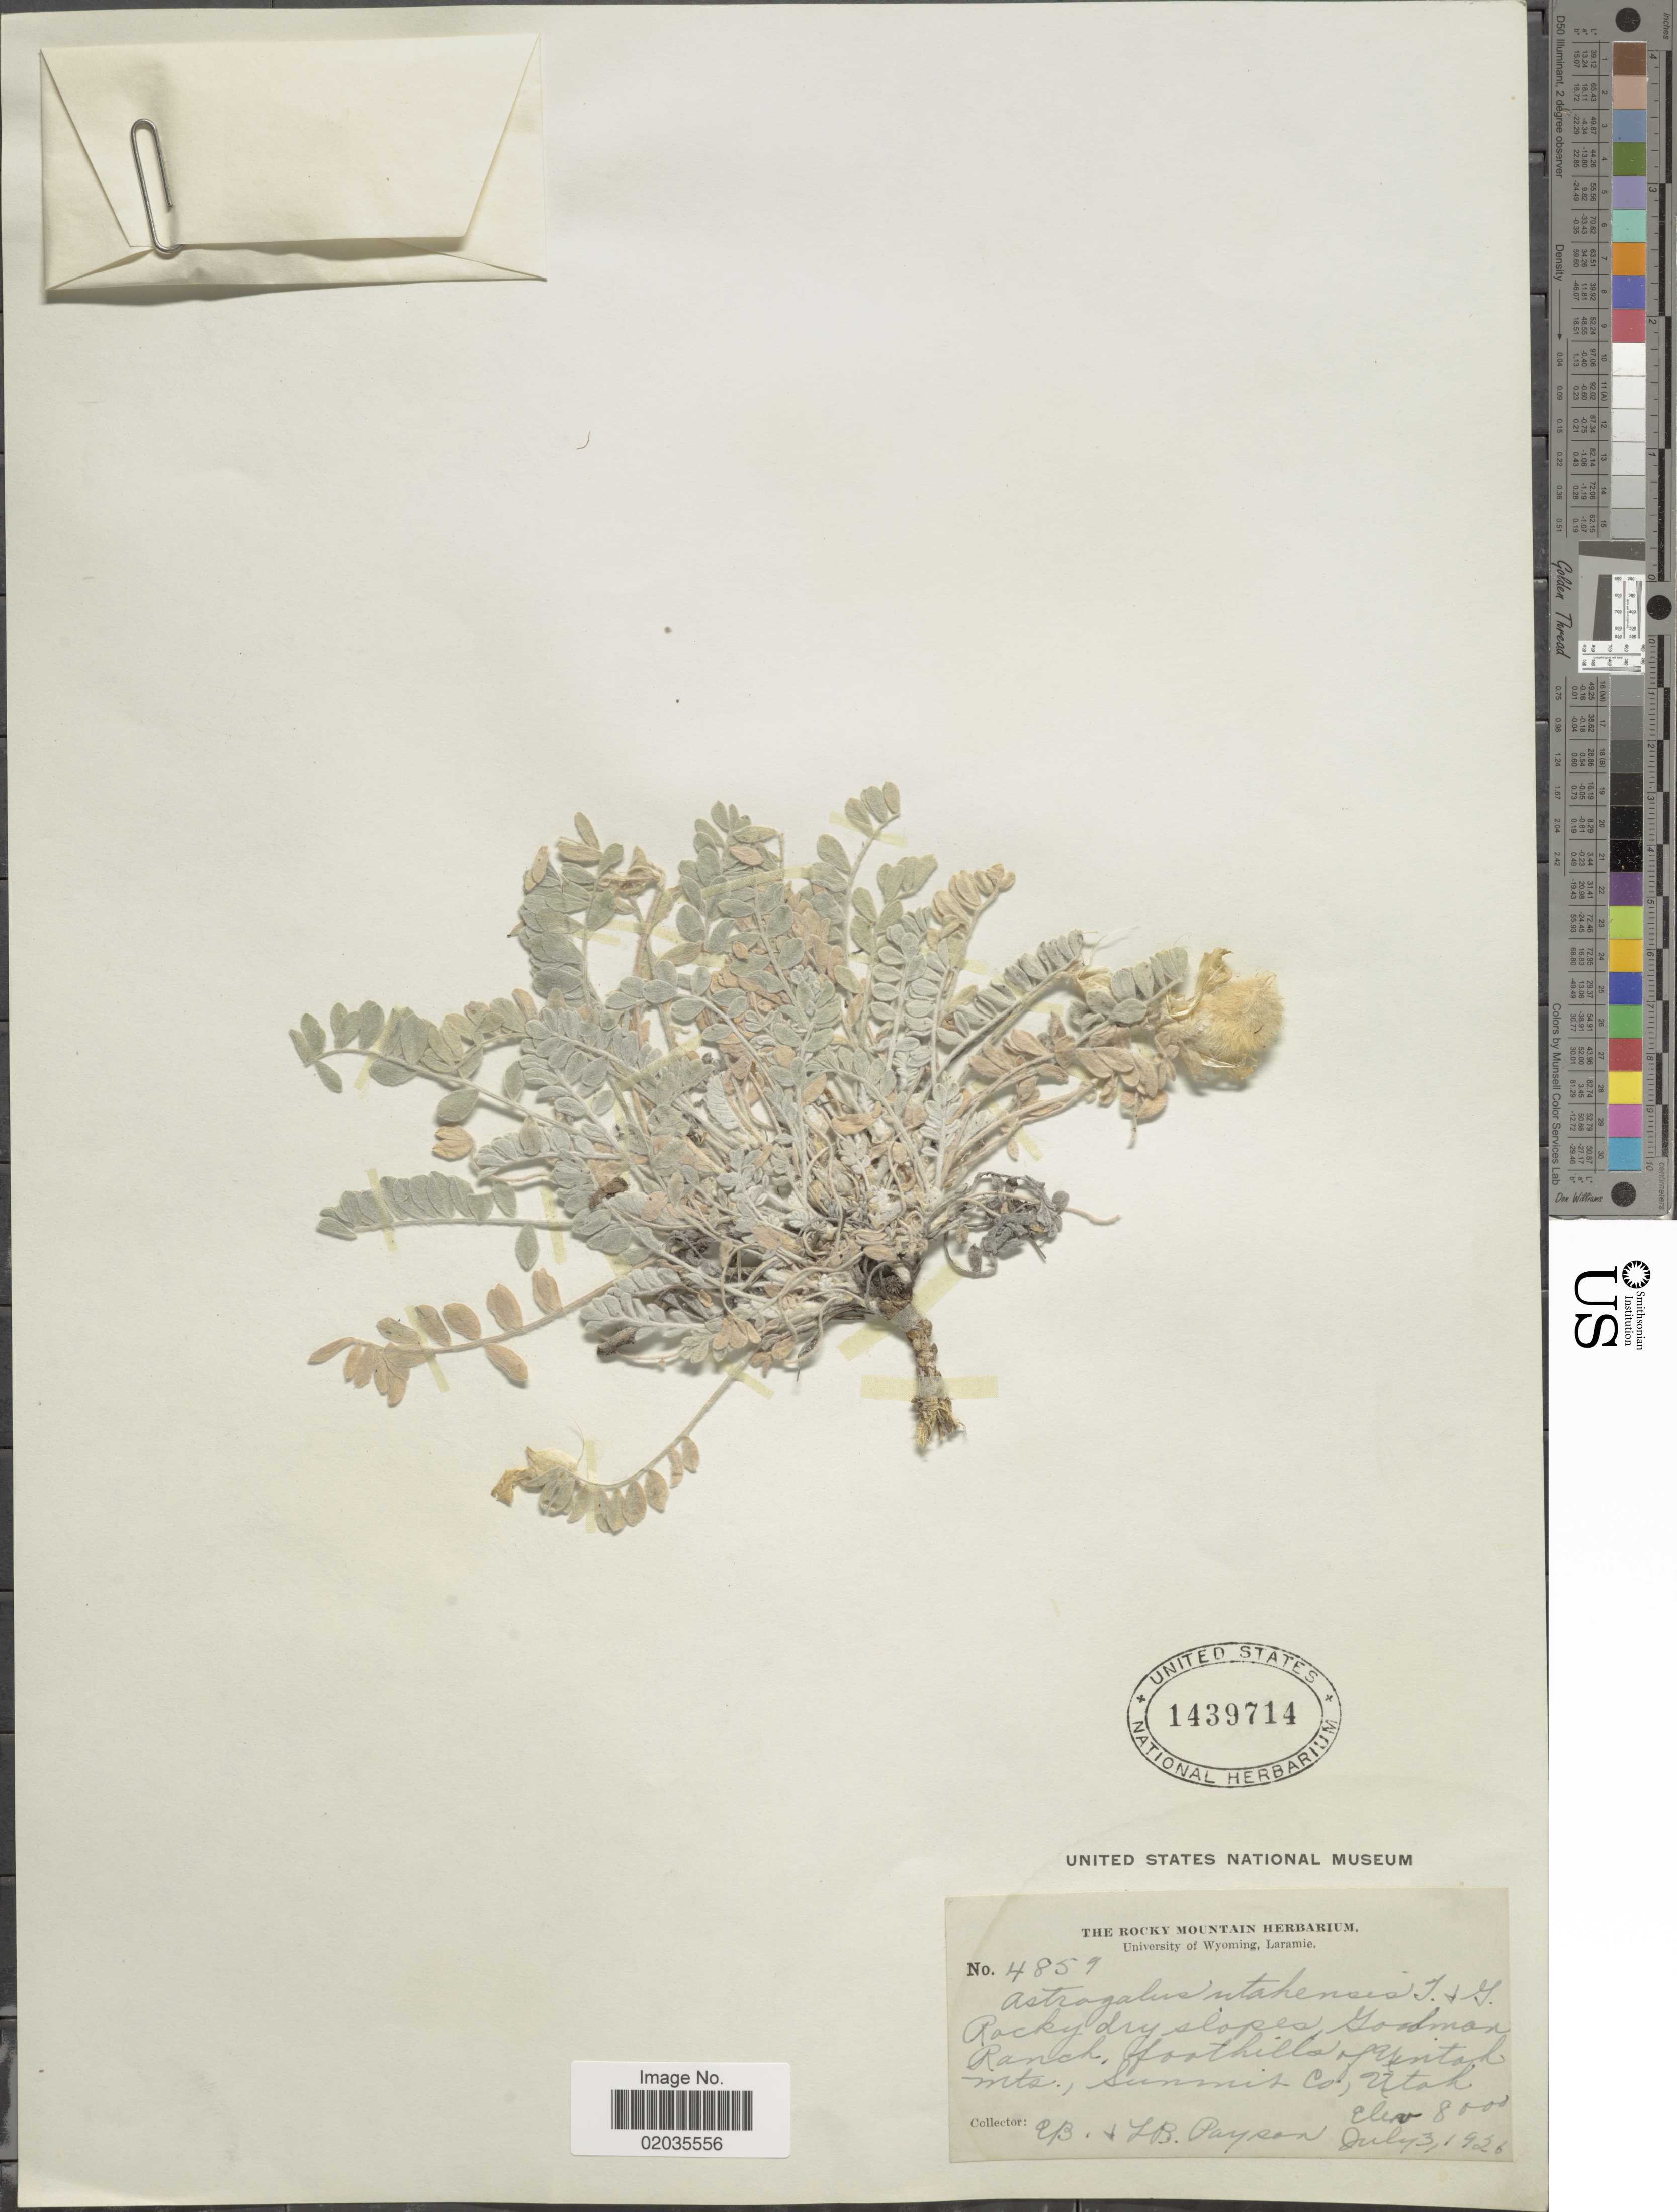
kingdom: Plantae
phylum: Tracheophyta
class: Magnoliopsida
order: Fabales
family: Fabaceae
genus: Astragalus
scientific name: Astragalus utahensis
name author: (Torr.) Torr. & A. Gray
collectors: E. B. Payson & L. Payson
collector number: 4859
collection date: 1926-07-03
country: United States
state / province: Utah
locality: Goodman Ranch, foothills of Uintah Mts., Summit Co.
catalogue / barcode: US 1439714